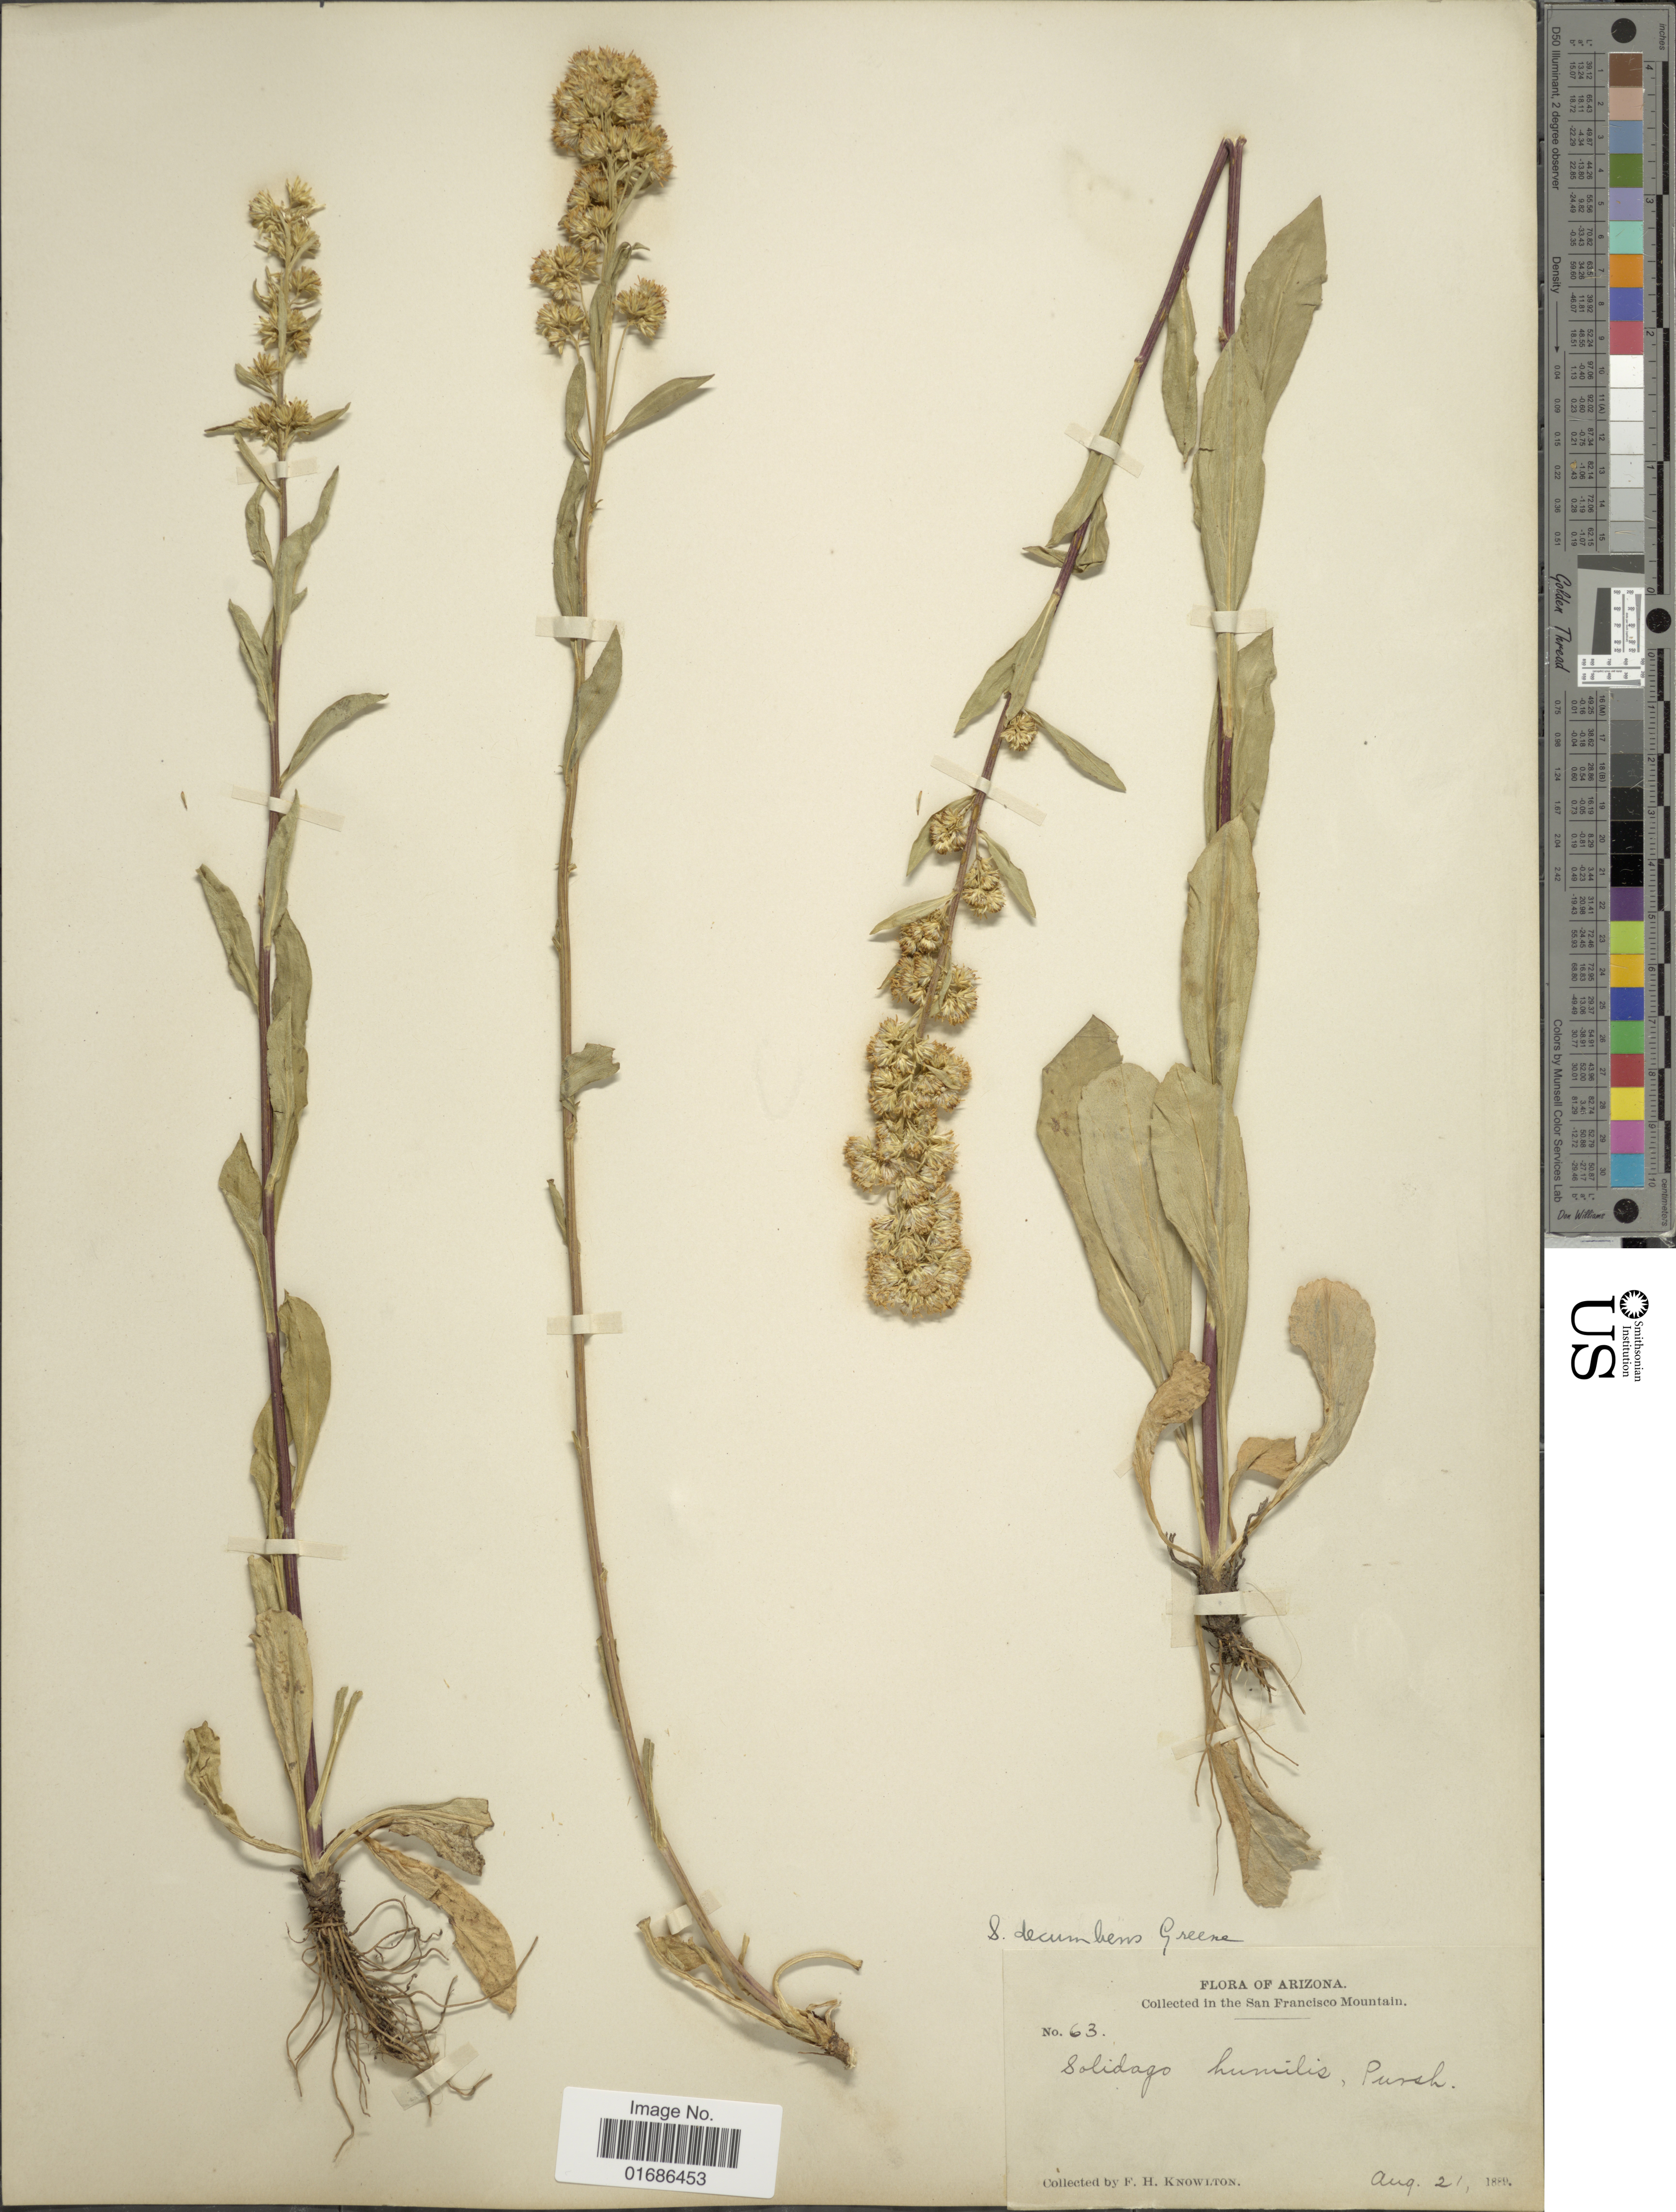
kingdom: Plantae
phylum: Tracheophyta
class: Magnoliopsida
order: Asterales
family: Asteraceae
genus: Solidago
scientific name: Solidago decumbens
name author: Greene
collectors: F. H. Knowlton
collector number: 63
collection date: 1889-08-21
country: United States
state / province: Arizona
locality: In the San Francisco Mountain